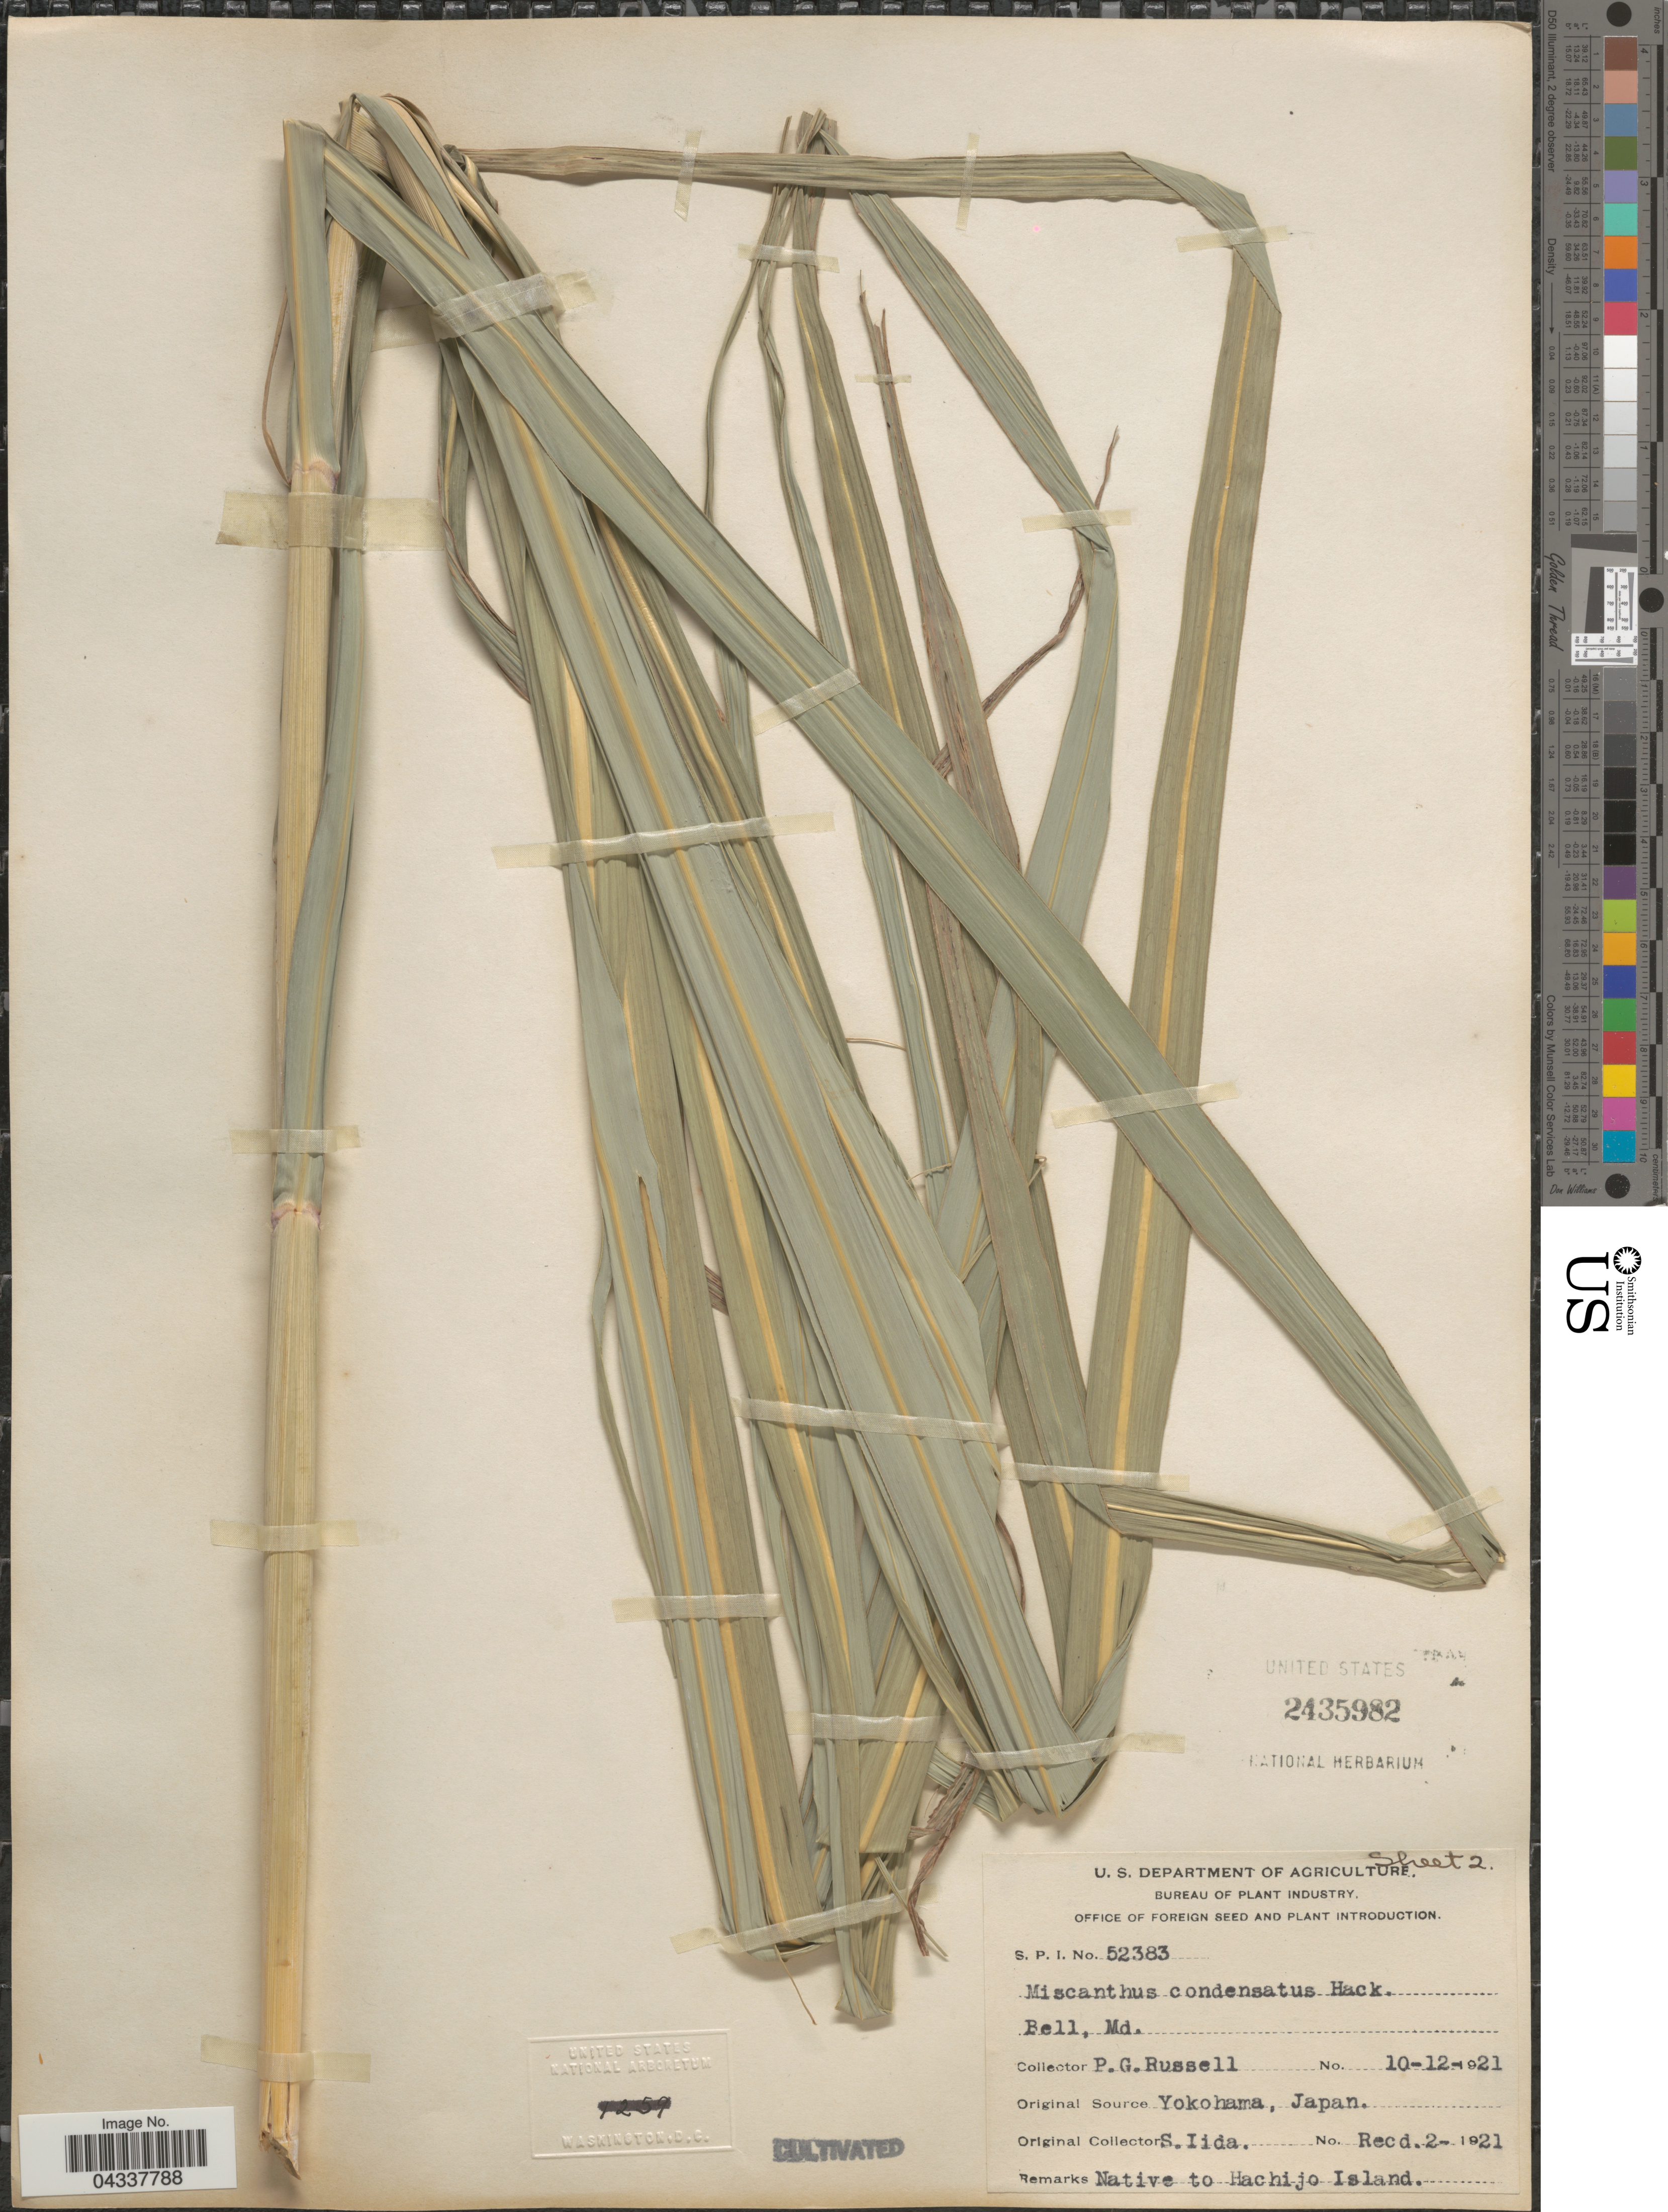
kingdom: Plantae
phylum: Tracheophyta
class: Liliopsida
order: Poales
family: Poaceae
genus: Miscanthus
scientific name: Miscanthus sinensis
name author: Andersson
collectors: P. G. Russell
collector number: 52383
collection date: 1921-12-10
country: United States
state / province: Maryland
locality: Bell.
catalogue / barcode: US 2435982